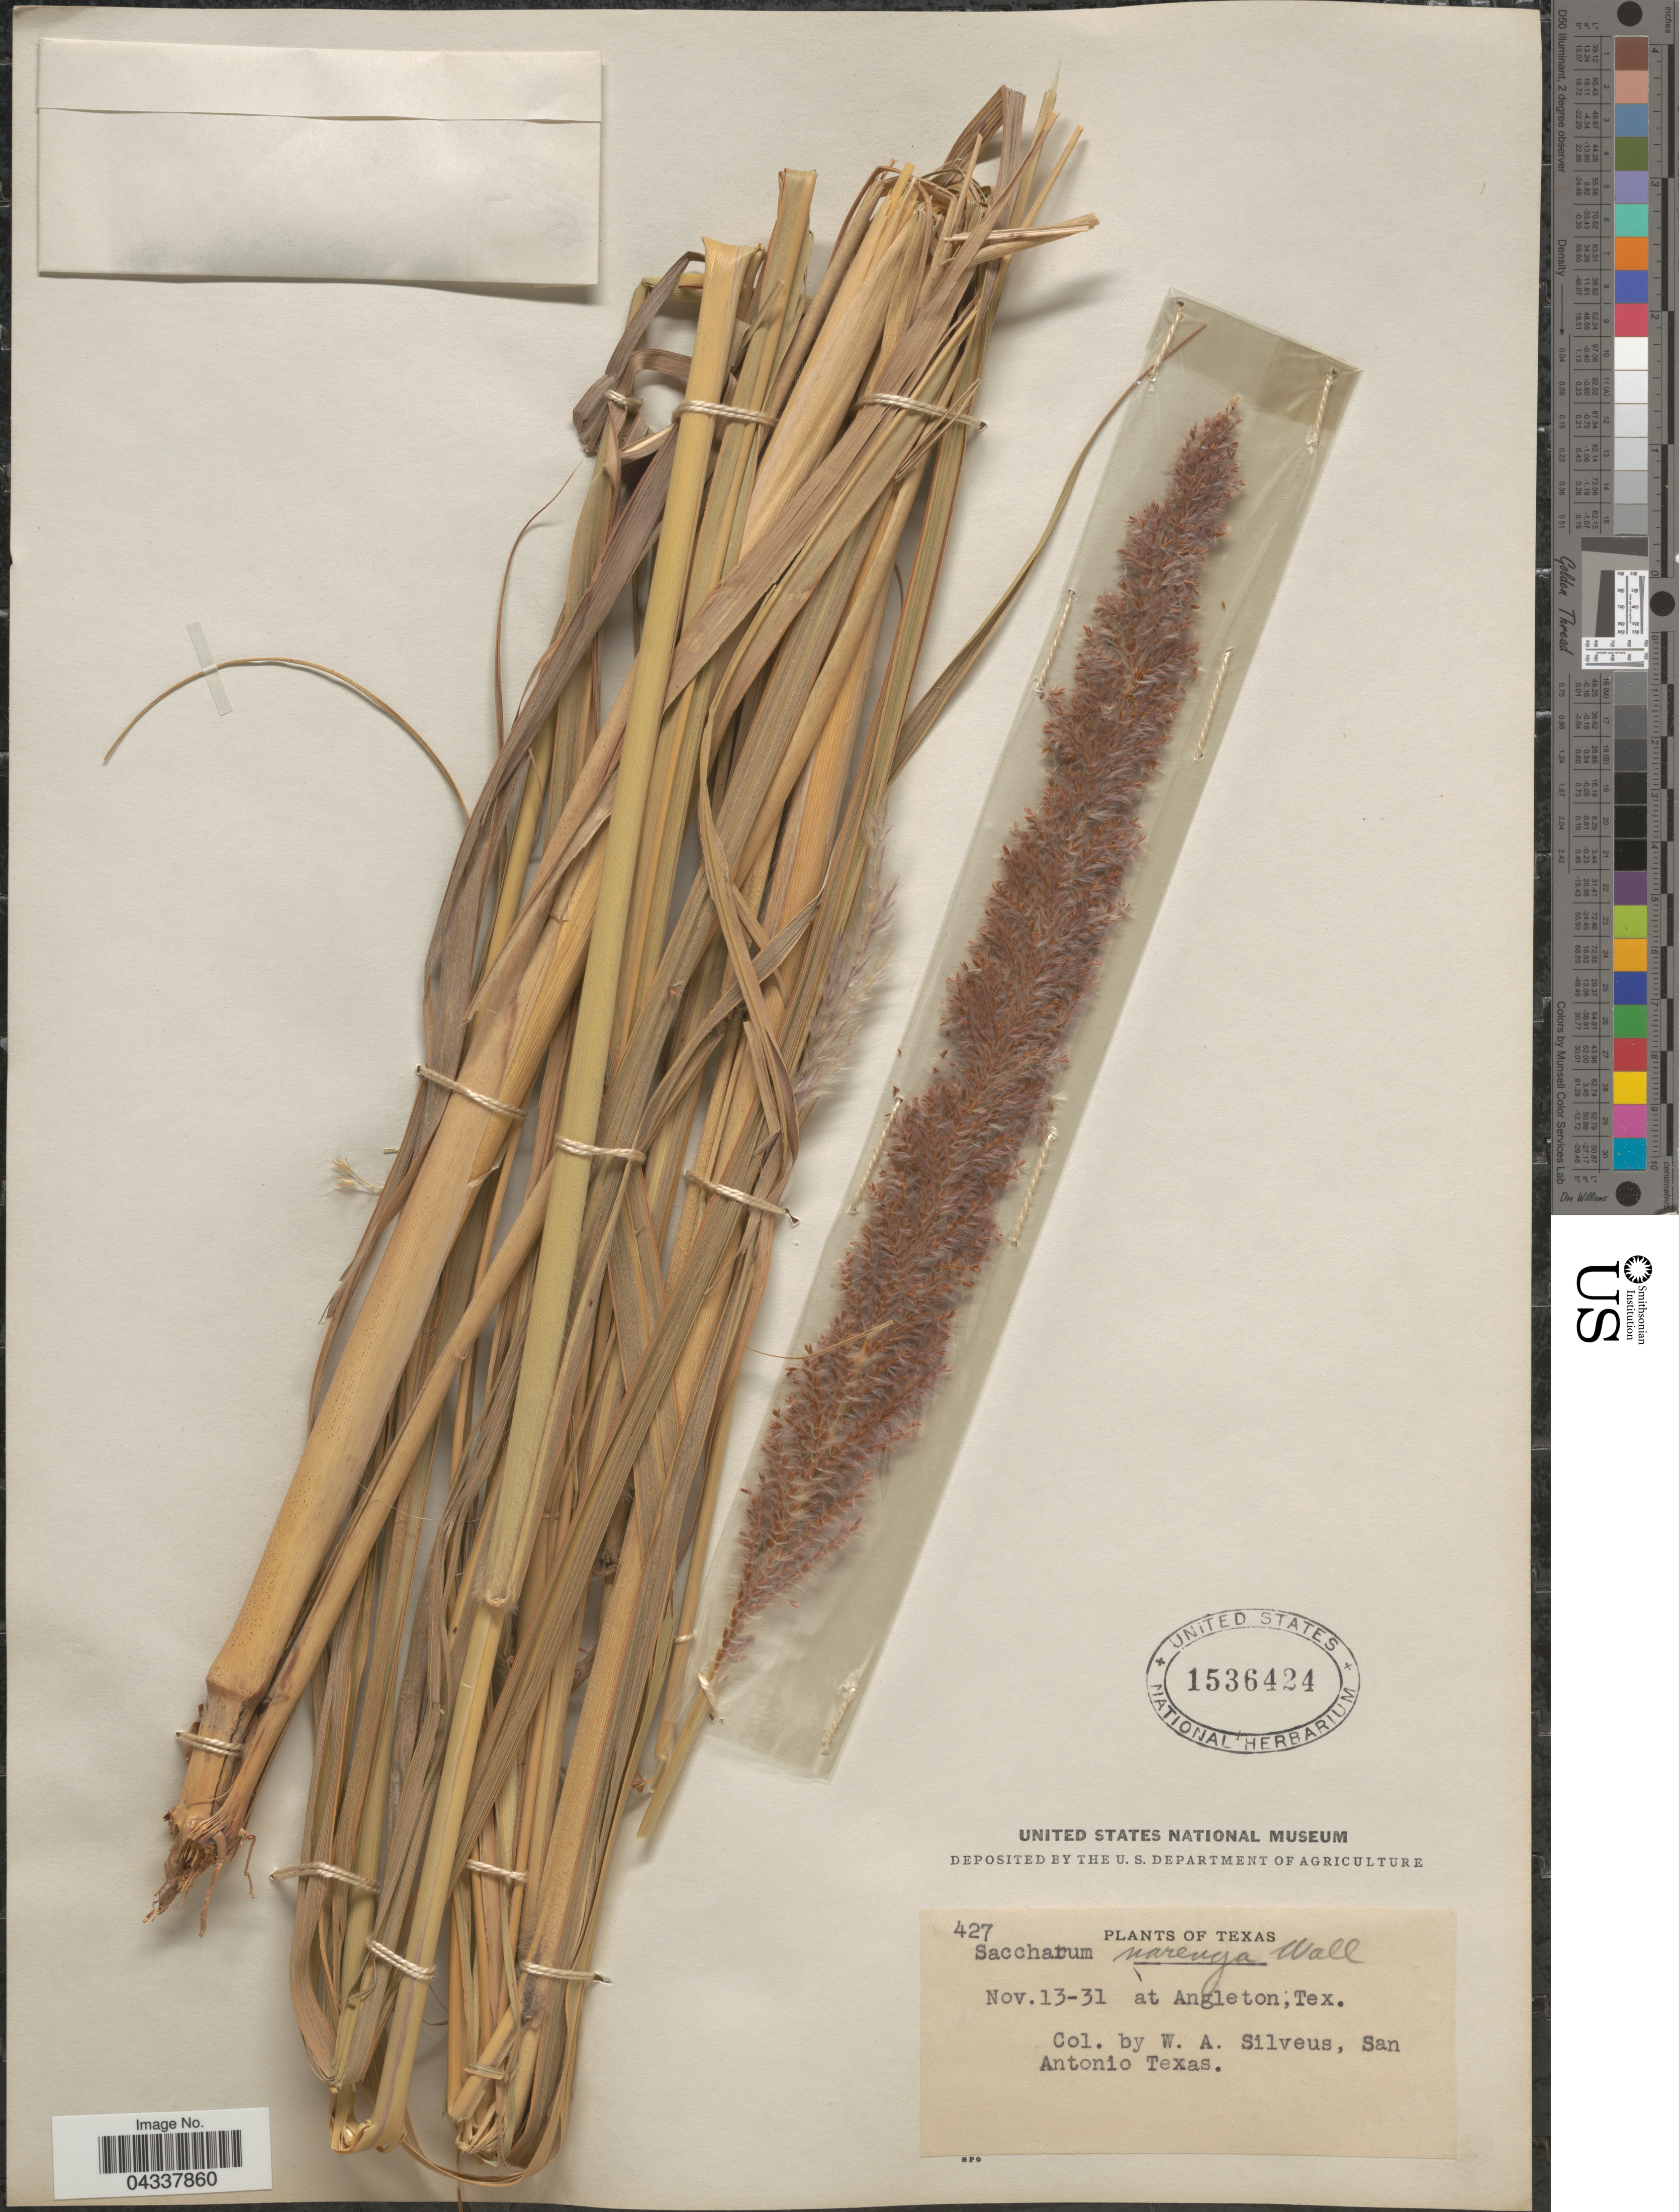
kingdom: Plantae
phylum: Tracheophyta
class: Liliopsida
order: Poales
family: Poaceae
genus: Narenga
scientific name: Narenga porphyrocoma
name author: (Hance) Bor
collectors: W. Silveus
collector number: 427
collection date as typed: Transcribed d/m/y: 13/11/31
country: United States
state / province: Texas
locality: At Angleton.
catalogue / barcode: US 1536424